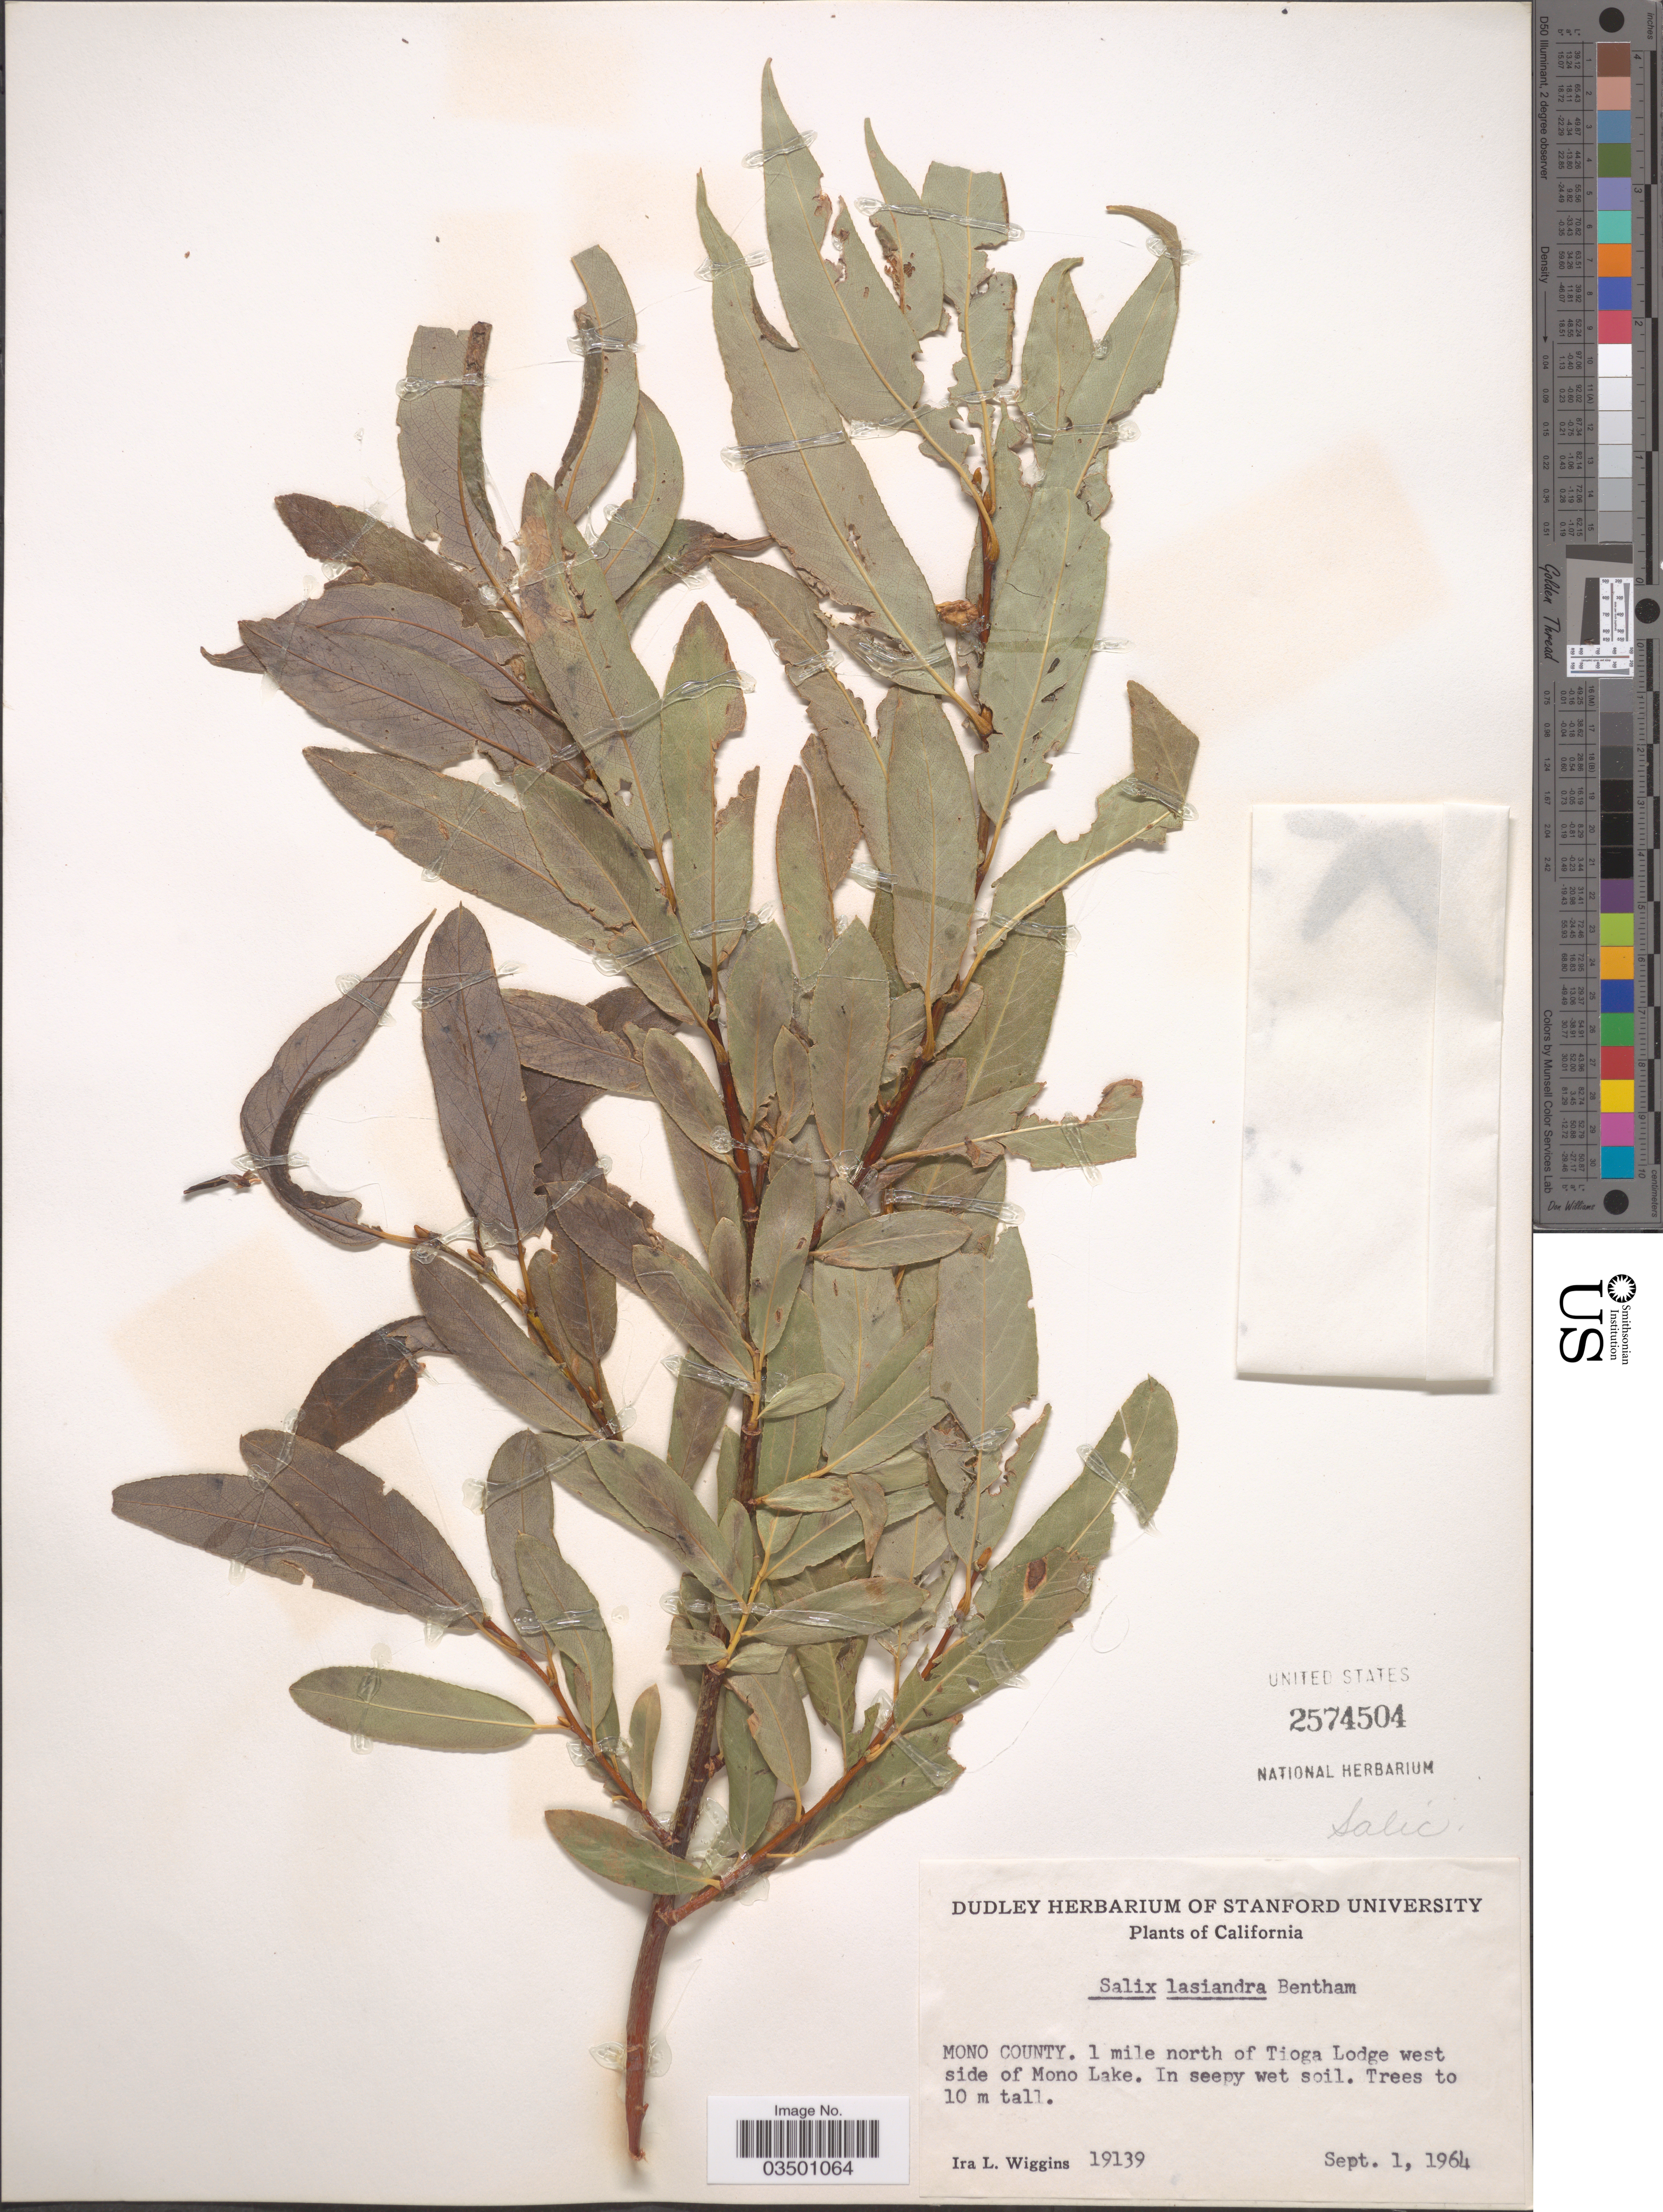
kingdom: Plantae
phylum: Tracheophyta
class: Magnoliopsida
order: Malpighiales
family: Salicaceae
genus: Salix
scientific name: Salix lasiandra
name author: Benth.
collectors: I. L. Wiggins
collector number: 19139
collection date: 1964-09-01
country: United States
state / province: California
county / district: Mono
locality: Mono County. 1 mile north of Tioga Lodge west side of Mono Lake.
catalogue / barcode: US 2574504